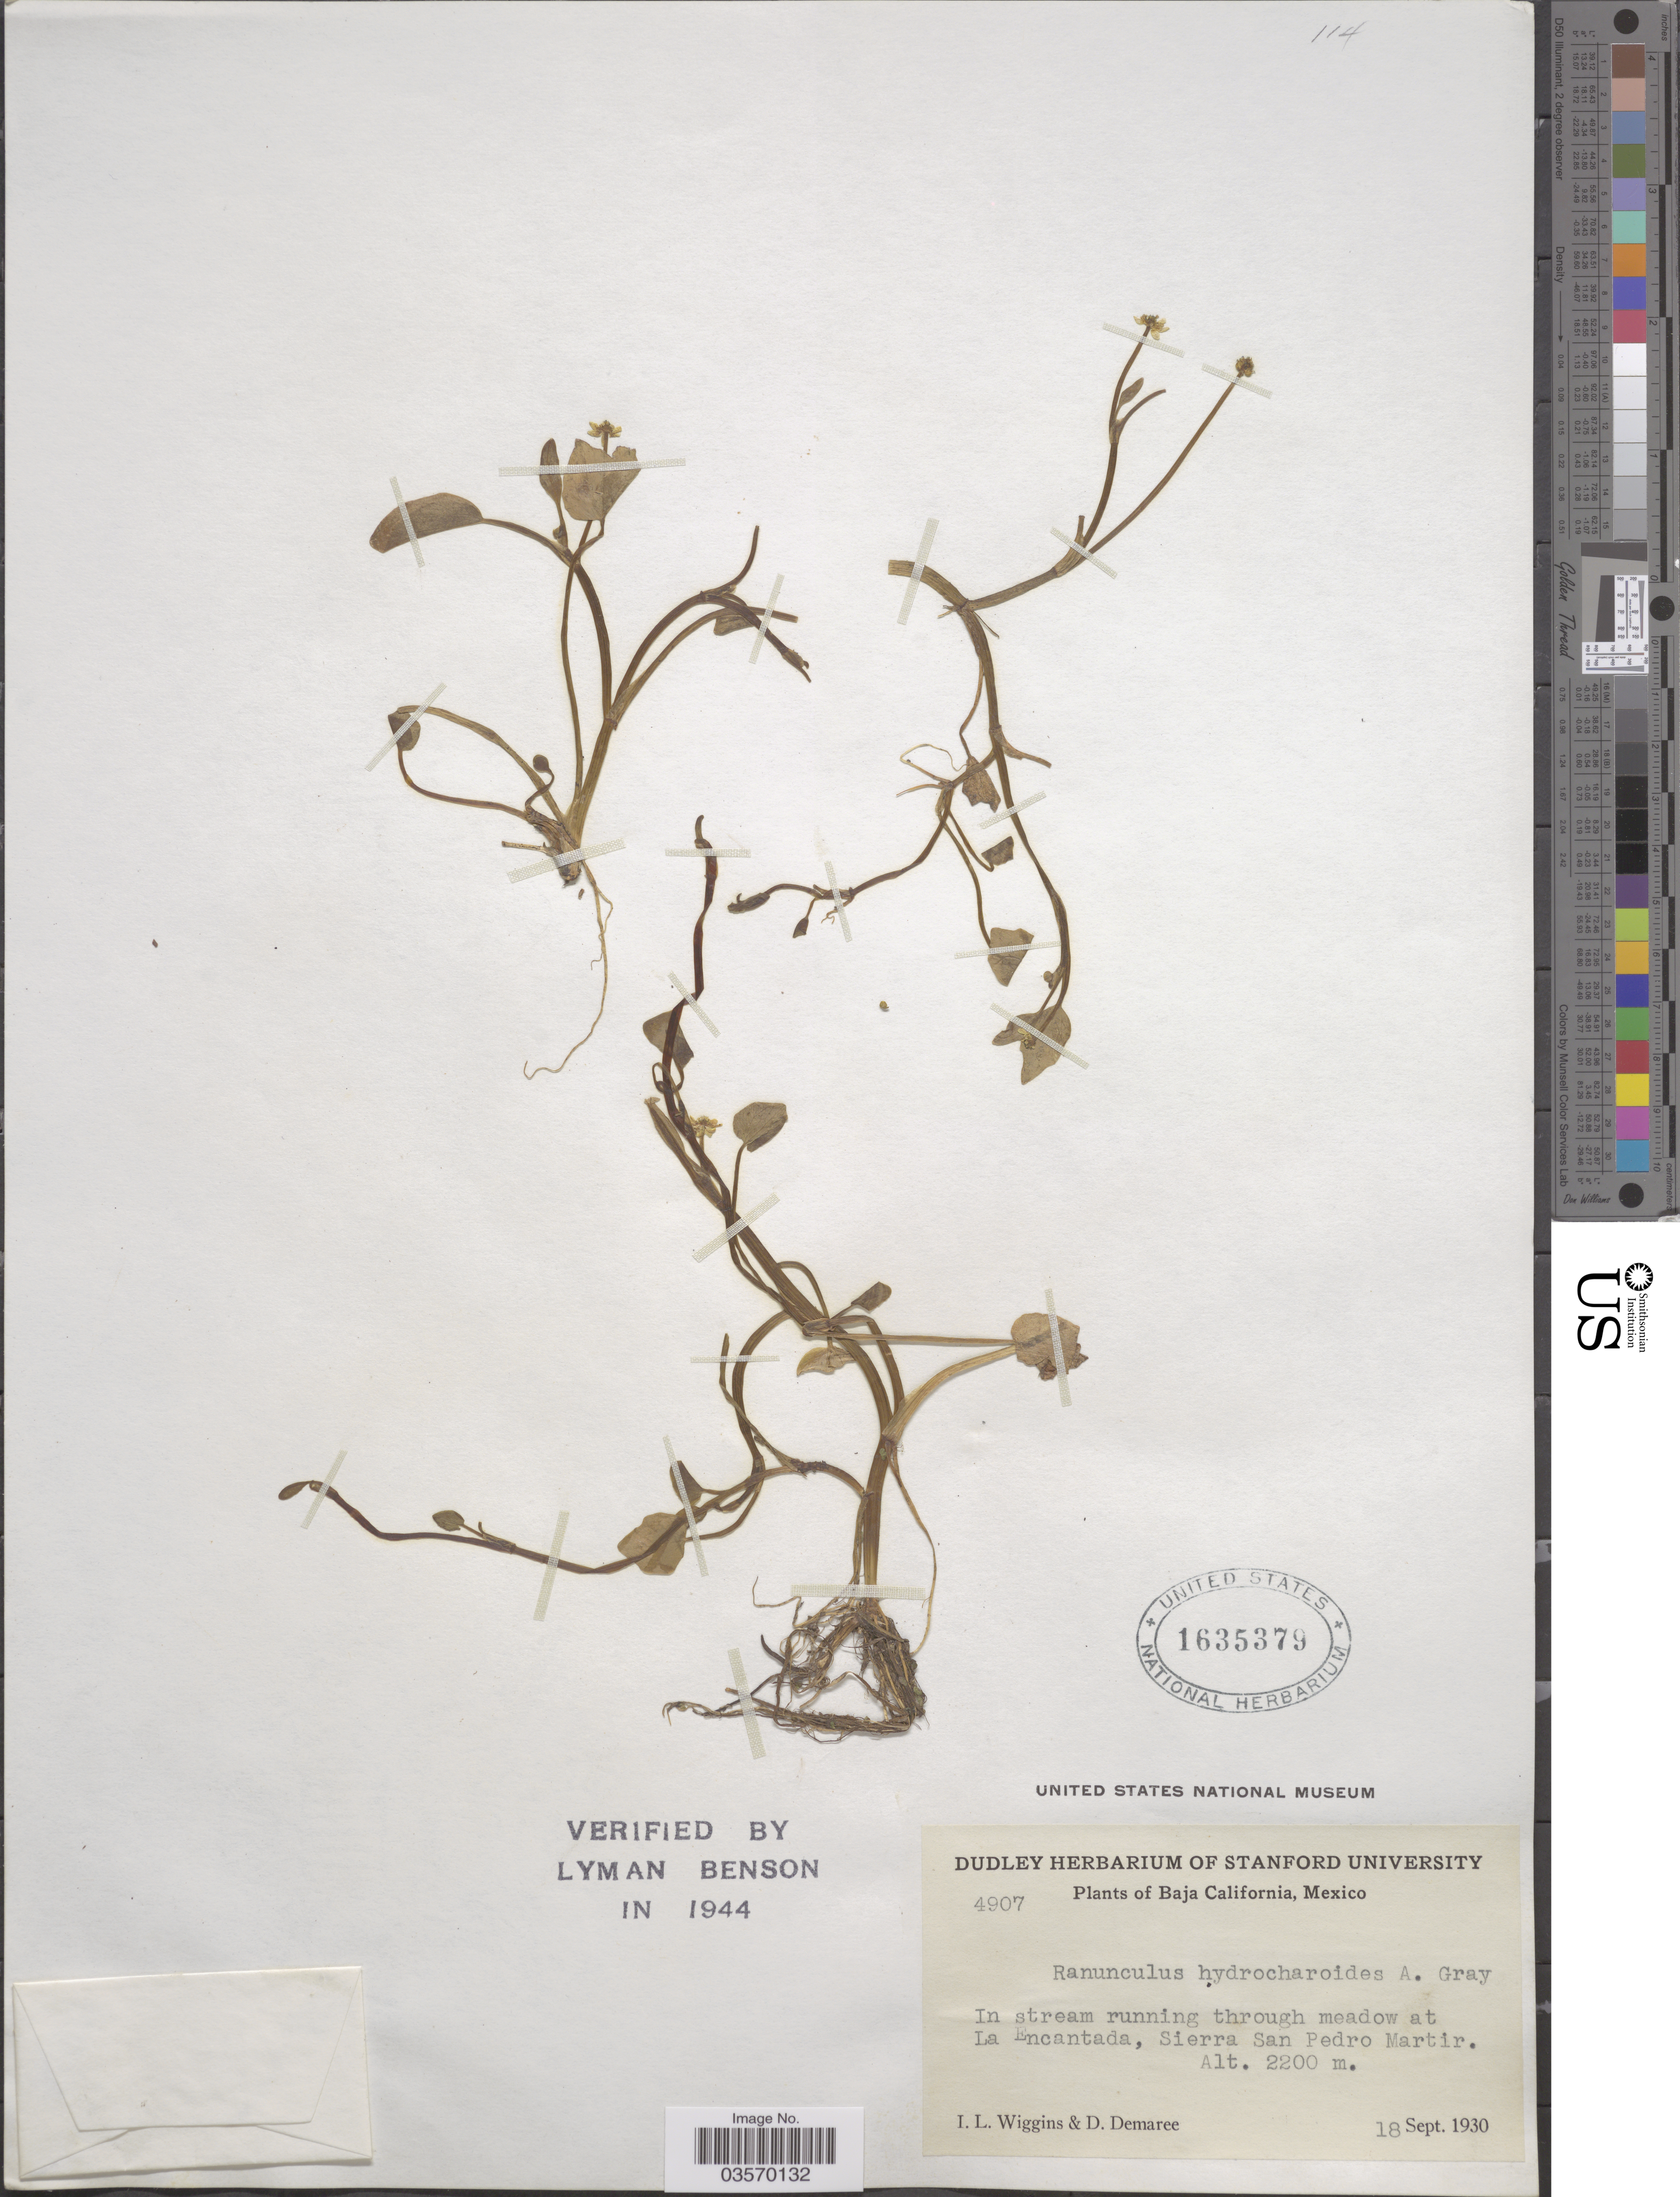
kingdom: Plantae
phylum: Tracheophyta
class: Magnoliopsida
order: Ranunculales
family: Ranunculaceae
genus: Ranunculus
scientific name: Ranunculus hydrocharoides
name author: A. Gray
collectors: I. L. Wiggins & D. Demaree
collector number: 4907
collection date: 1930-09-18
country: Mexico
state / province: Baja California Norte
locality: In stream running through meadow at La Encantada, Sierra San Pedro Martir.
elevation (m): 2200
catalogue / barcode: US 1635379